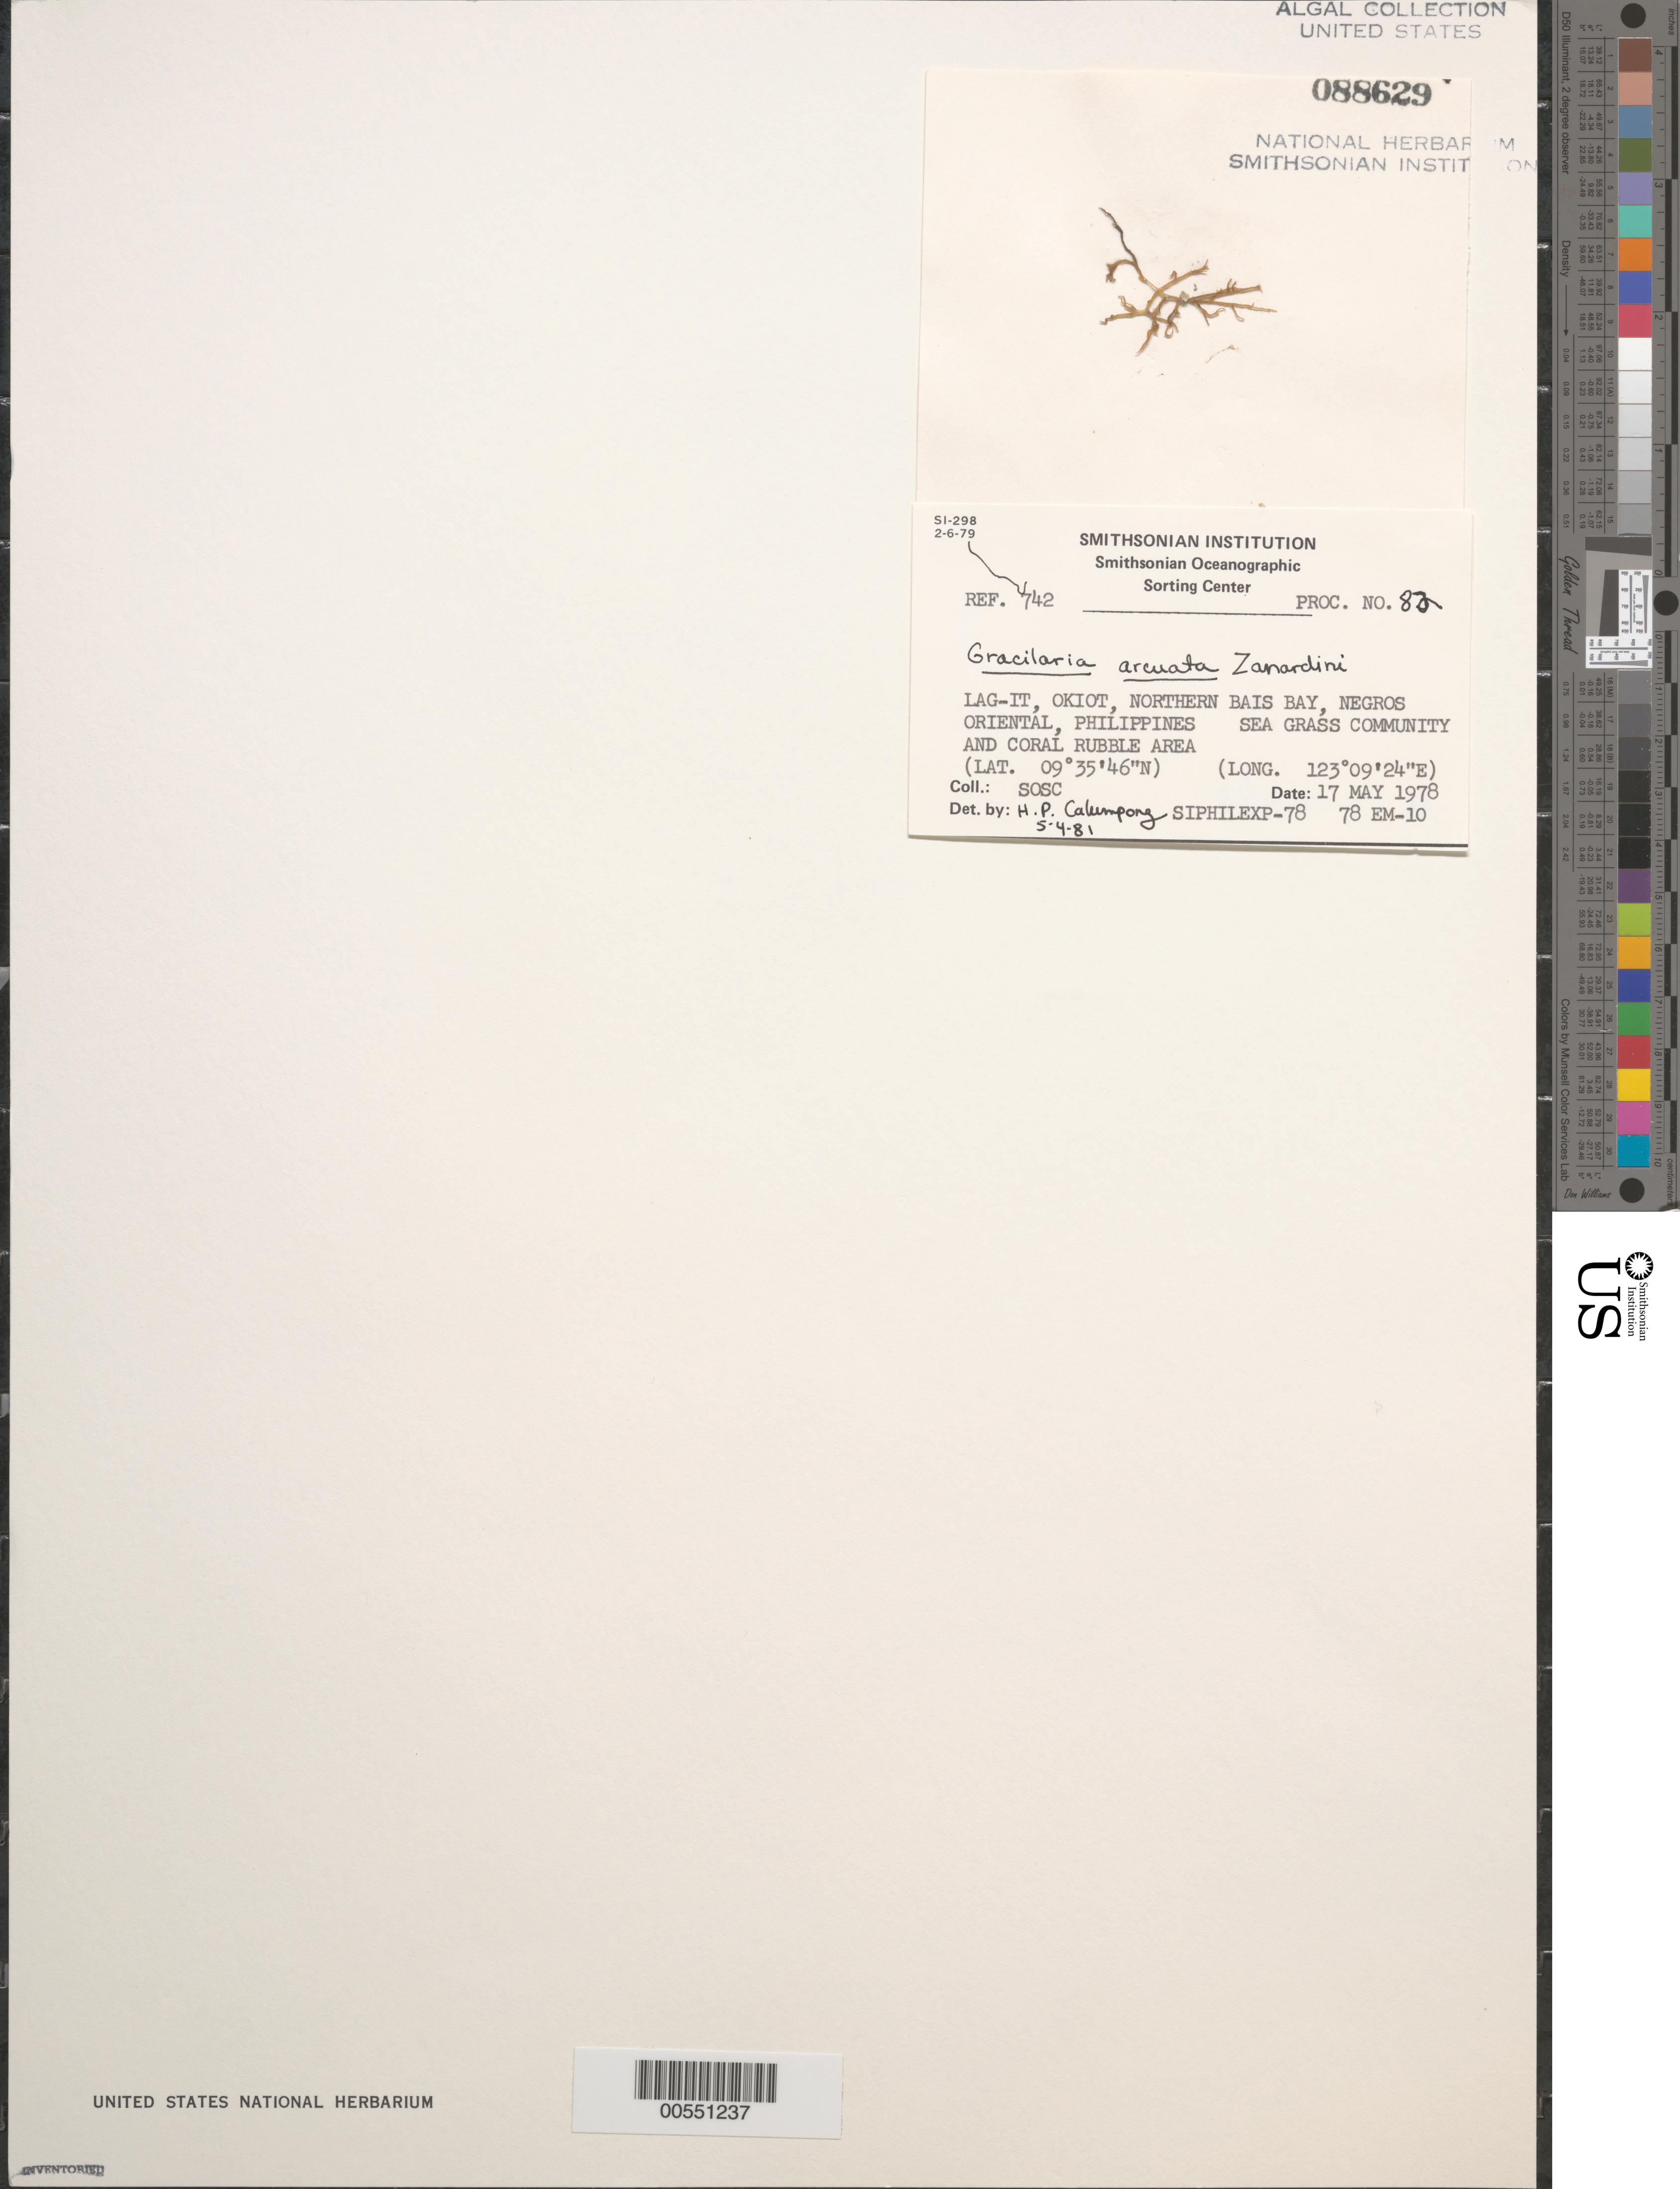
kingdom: Plantae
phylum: Rhodophyta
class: Florideophyceae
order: Gracilariales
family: Gracilariaceae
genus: Gracilaria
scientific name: Gracilaria arcuata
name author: Zanardini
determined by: Calumpong, H. P.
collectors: SOSC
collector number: Station 78 Em-10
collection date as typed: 17 May 1978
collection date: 1978-05-17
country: Philippines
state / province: Central Visayas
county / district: Negros Oriental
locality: Lag-it, okiot, bais bay, negros oriental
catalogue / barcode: US 88629